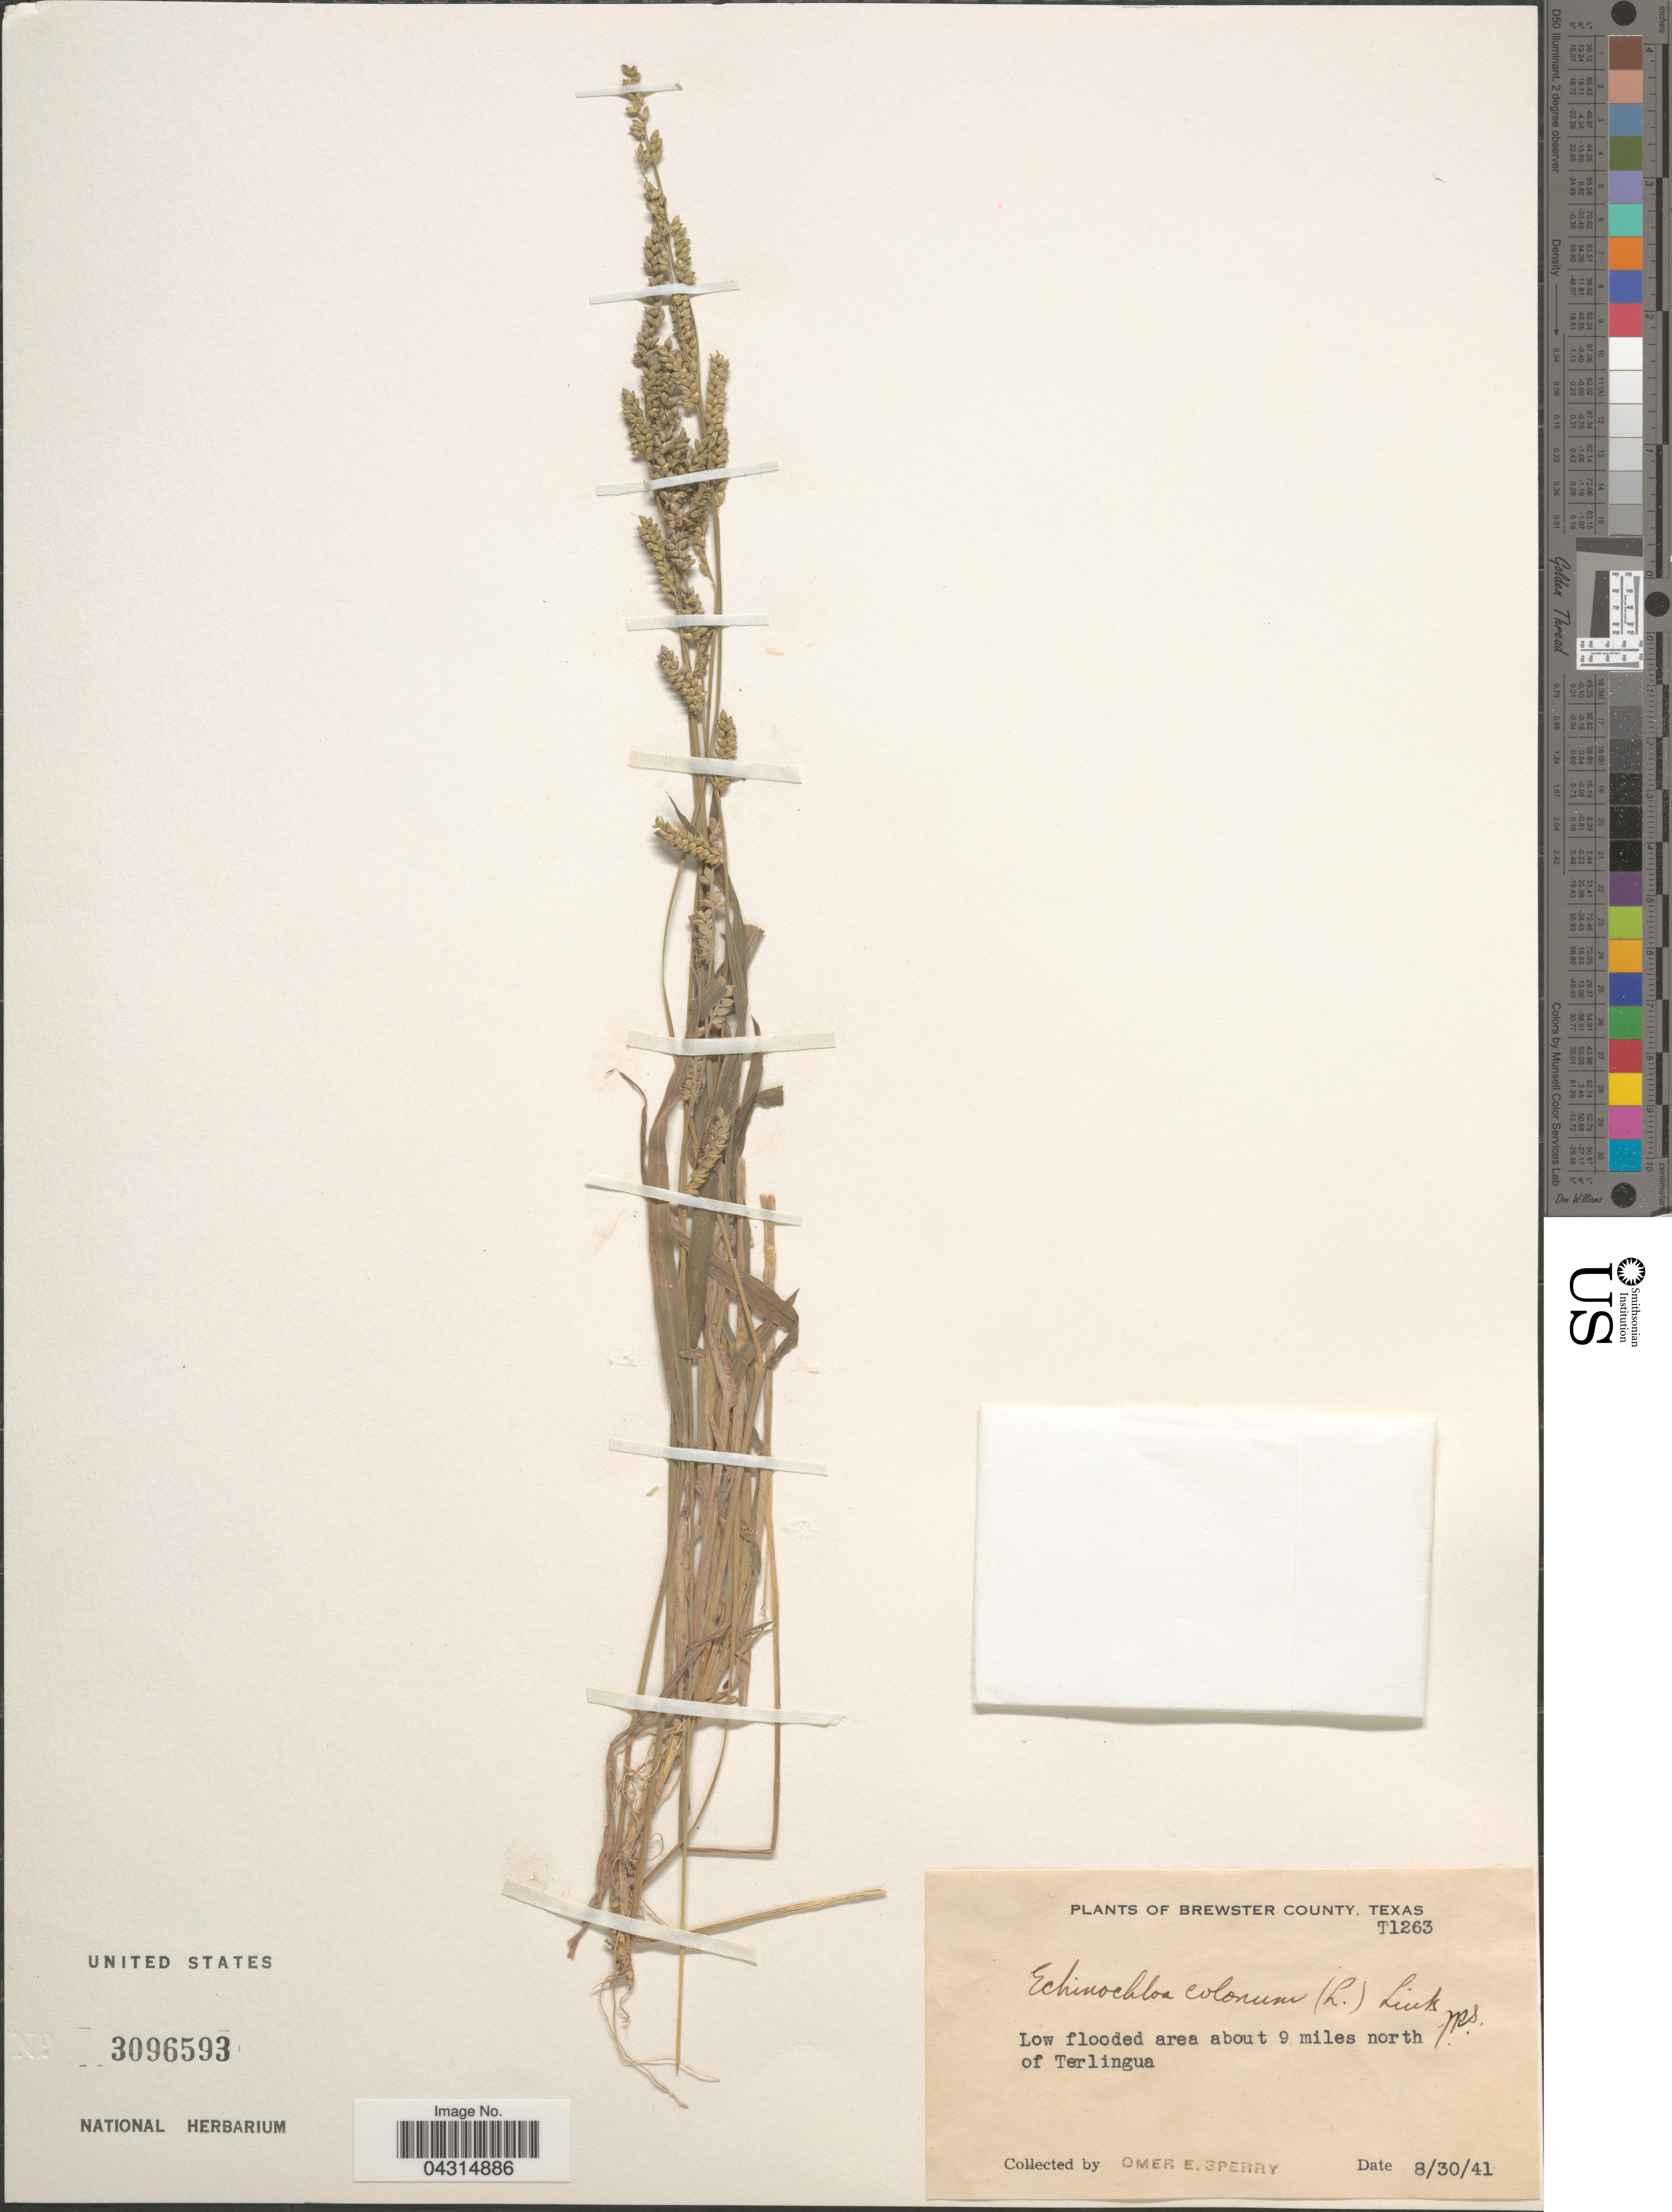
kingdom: Plantae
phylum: Tracheophyta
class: Liliopsida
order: Poales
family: Poaceae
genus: Echinochloa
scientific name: Echinochloa colona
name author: (L.) Link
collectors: O. E. Sperry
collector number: T1263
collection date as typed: Transcribed d/m/y: 30/8/41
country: United States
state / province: Texas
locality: Brewster County. Low flooded area about 9 miles north of Terlingua.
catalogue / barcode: US 3096593